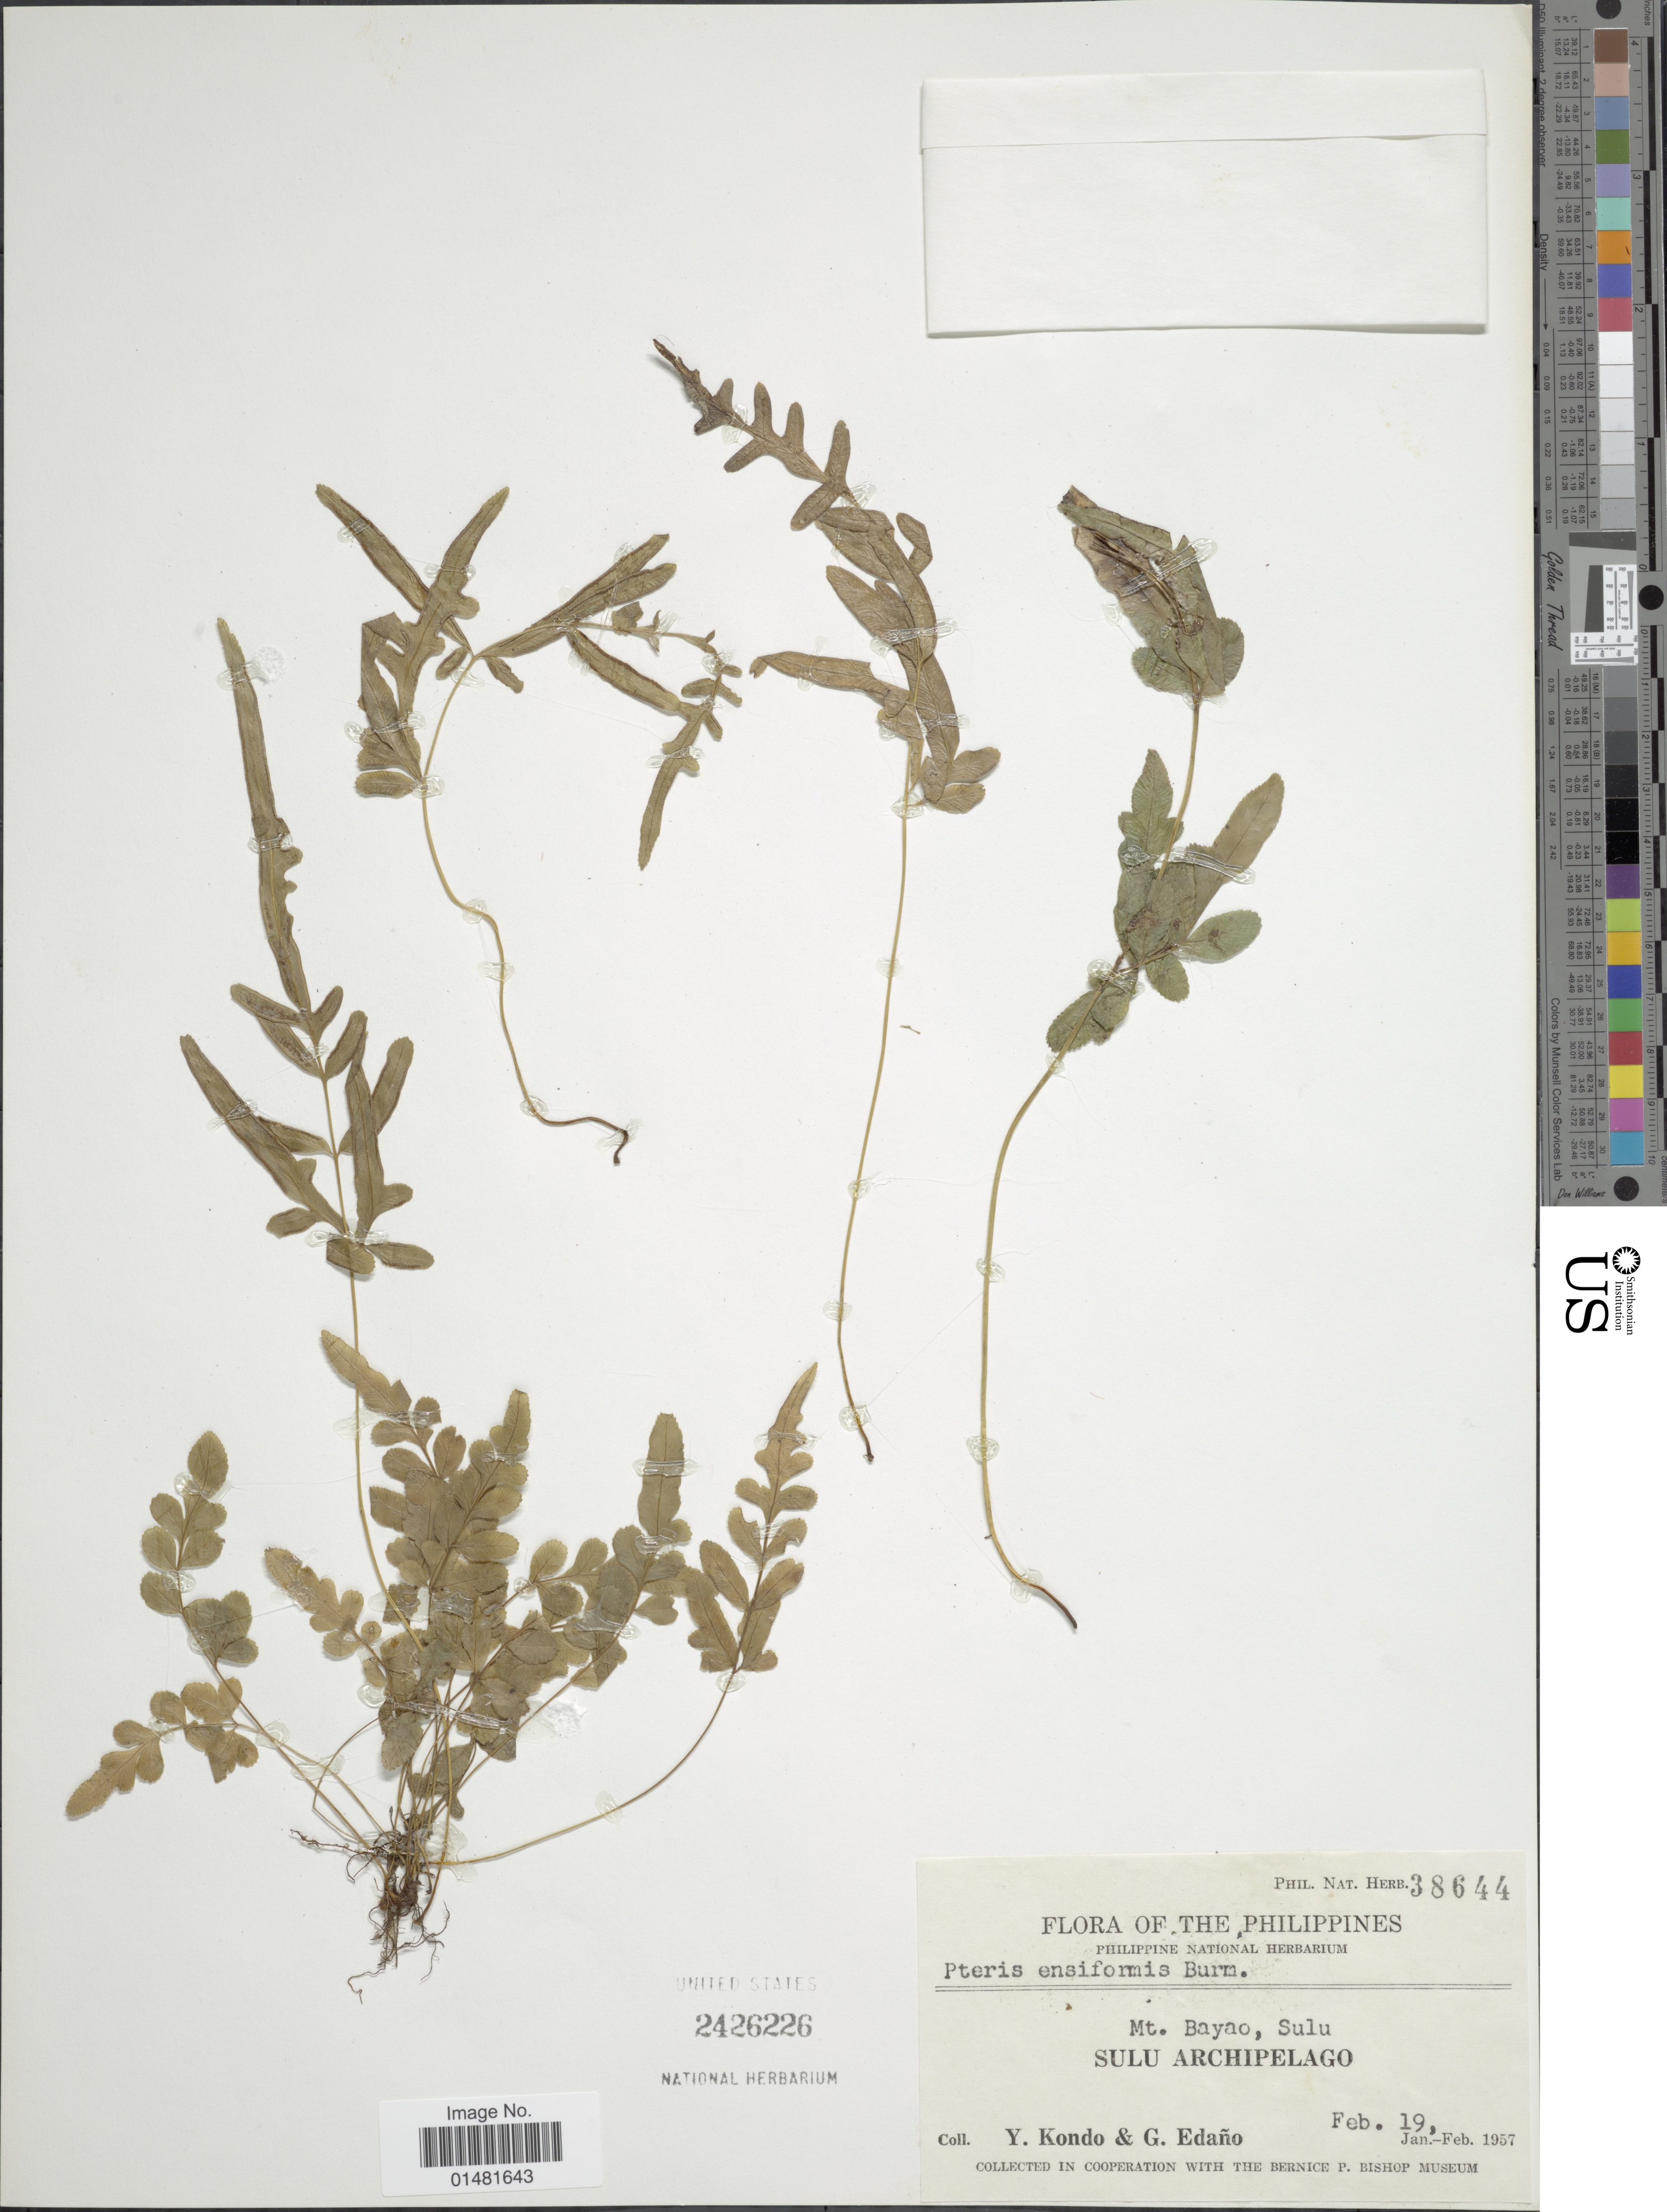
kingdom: Plantae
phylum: Tracheophyta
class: Polypodiopsida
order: Polypodiales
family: Pteridaceae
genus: Pteris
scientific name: Pteris ensiformis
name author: Burm. f.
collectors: Y. Kondo & G. Edaño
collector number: Phil. Nat. Herb. 38644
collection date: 1957-02-19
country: Philippines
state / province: Muslim Mindanao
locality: Mt. Bayao, Sulu, Sulu Archipelago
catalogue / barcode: US 2426226